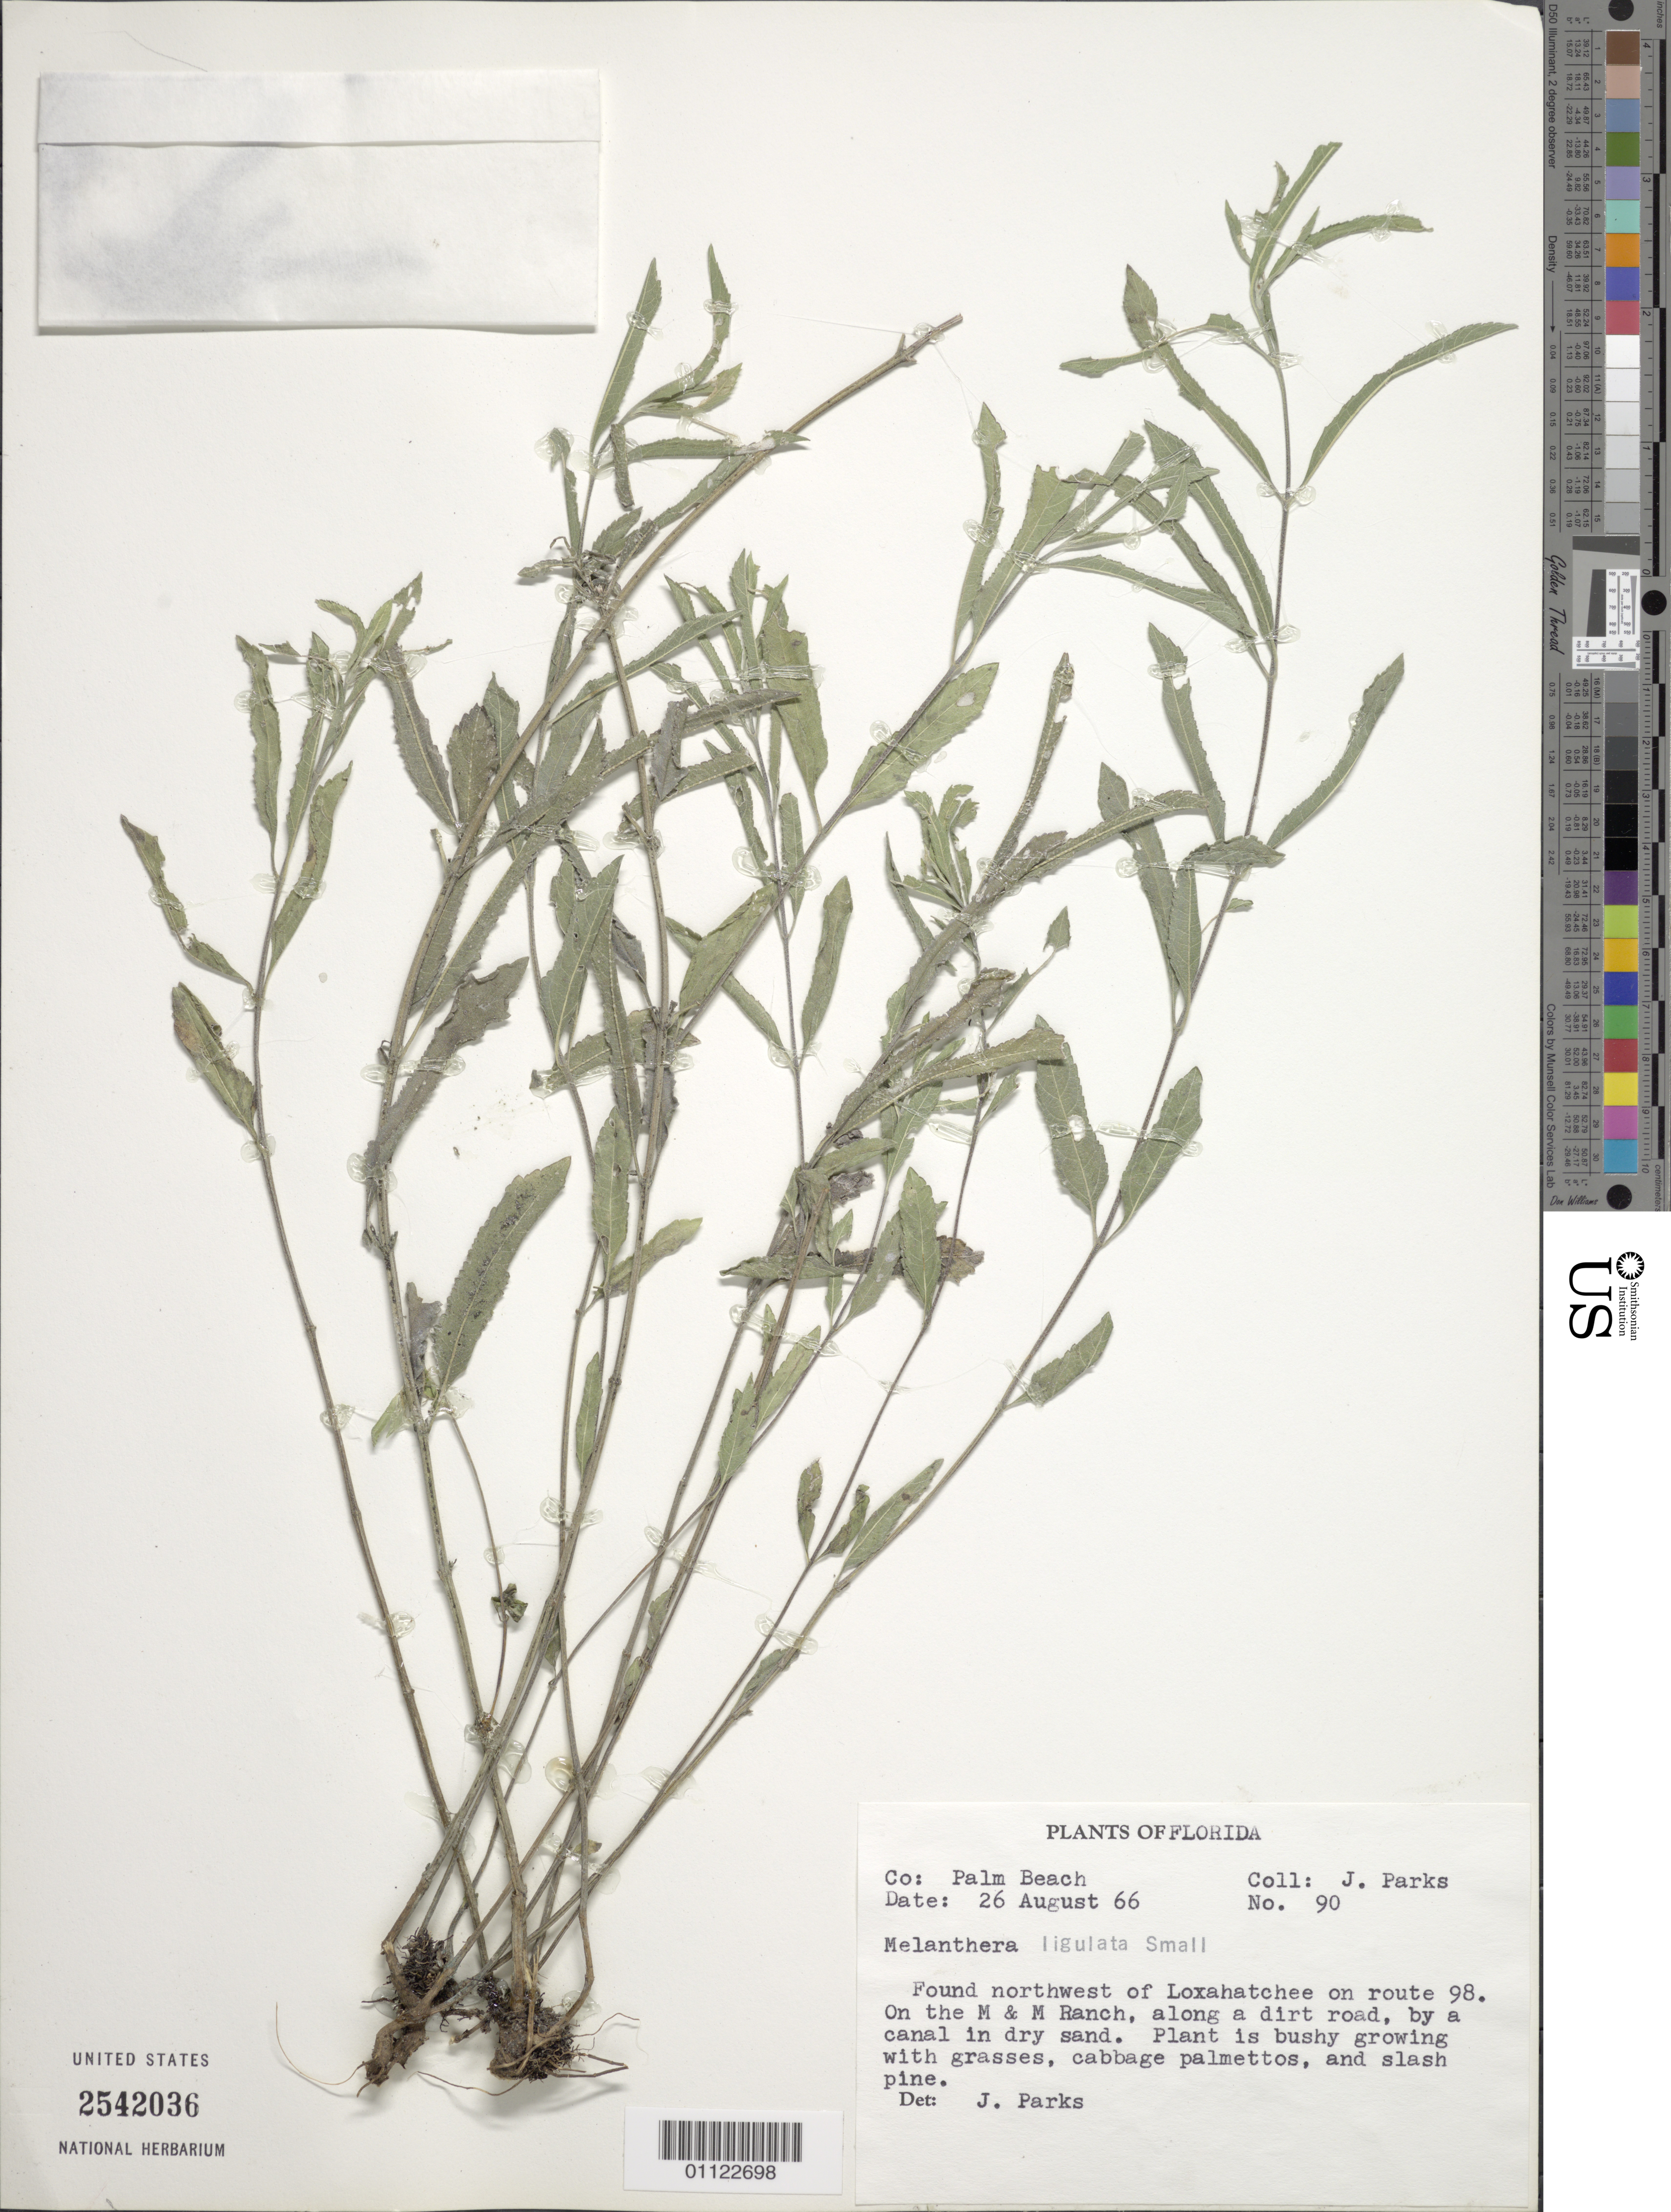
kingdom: Plantae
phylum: Tracheophyta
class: Magnoliopsida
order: Asterales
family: Asteraceae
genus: Melanthera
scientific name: Melanthera ligulata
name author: Small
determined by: Parks, J.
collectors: J. Parks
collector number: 90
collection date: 1966-08-26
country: United States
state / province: Florida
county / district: Palm Beach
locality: Found northwest of Laxahetchee on route 98. On the M & M Ranch, along a dirt road, by a canal in dry sand.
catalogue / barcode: US 2542036